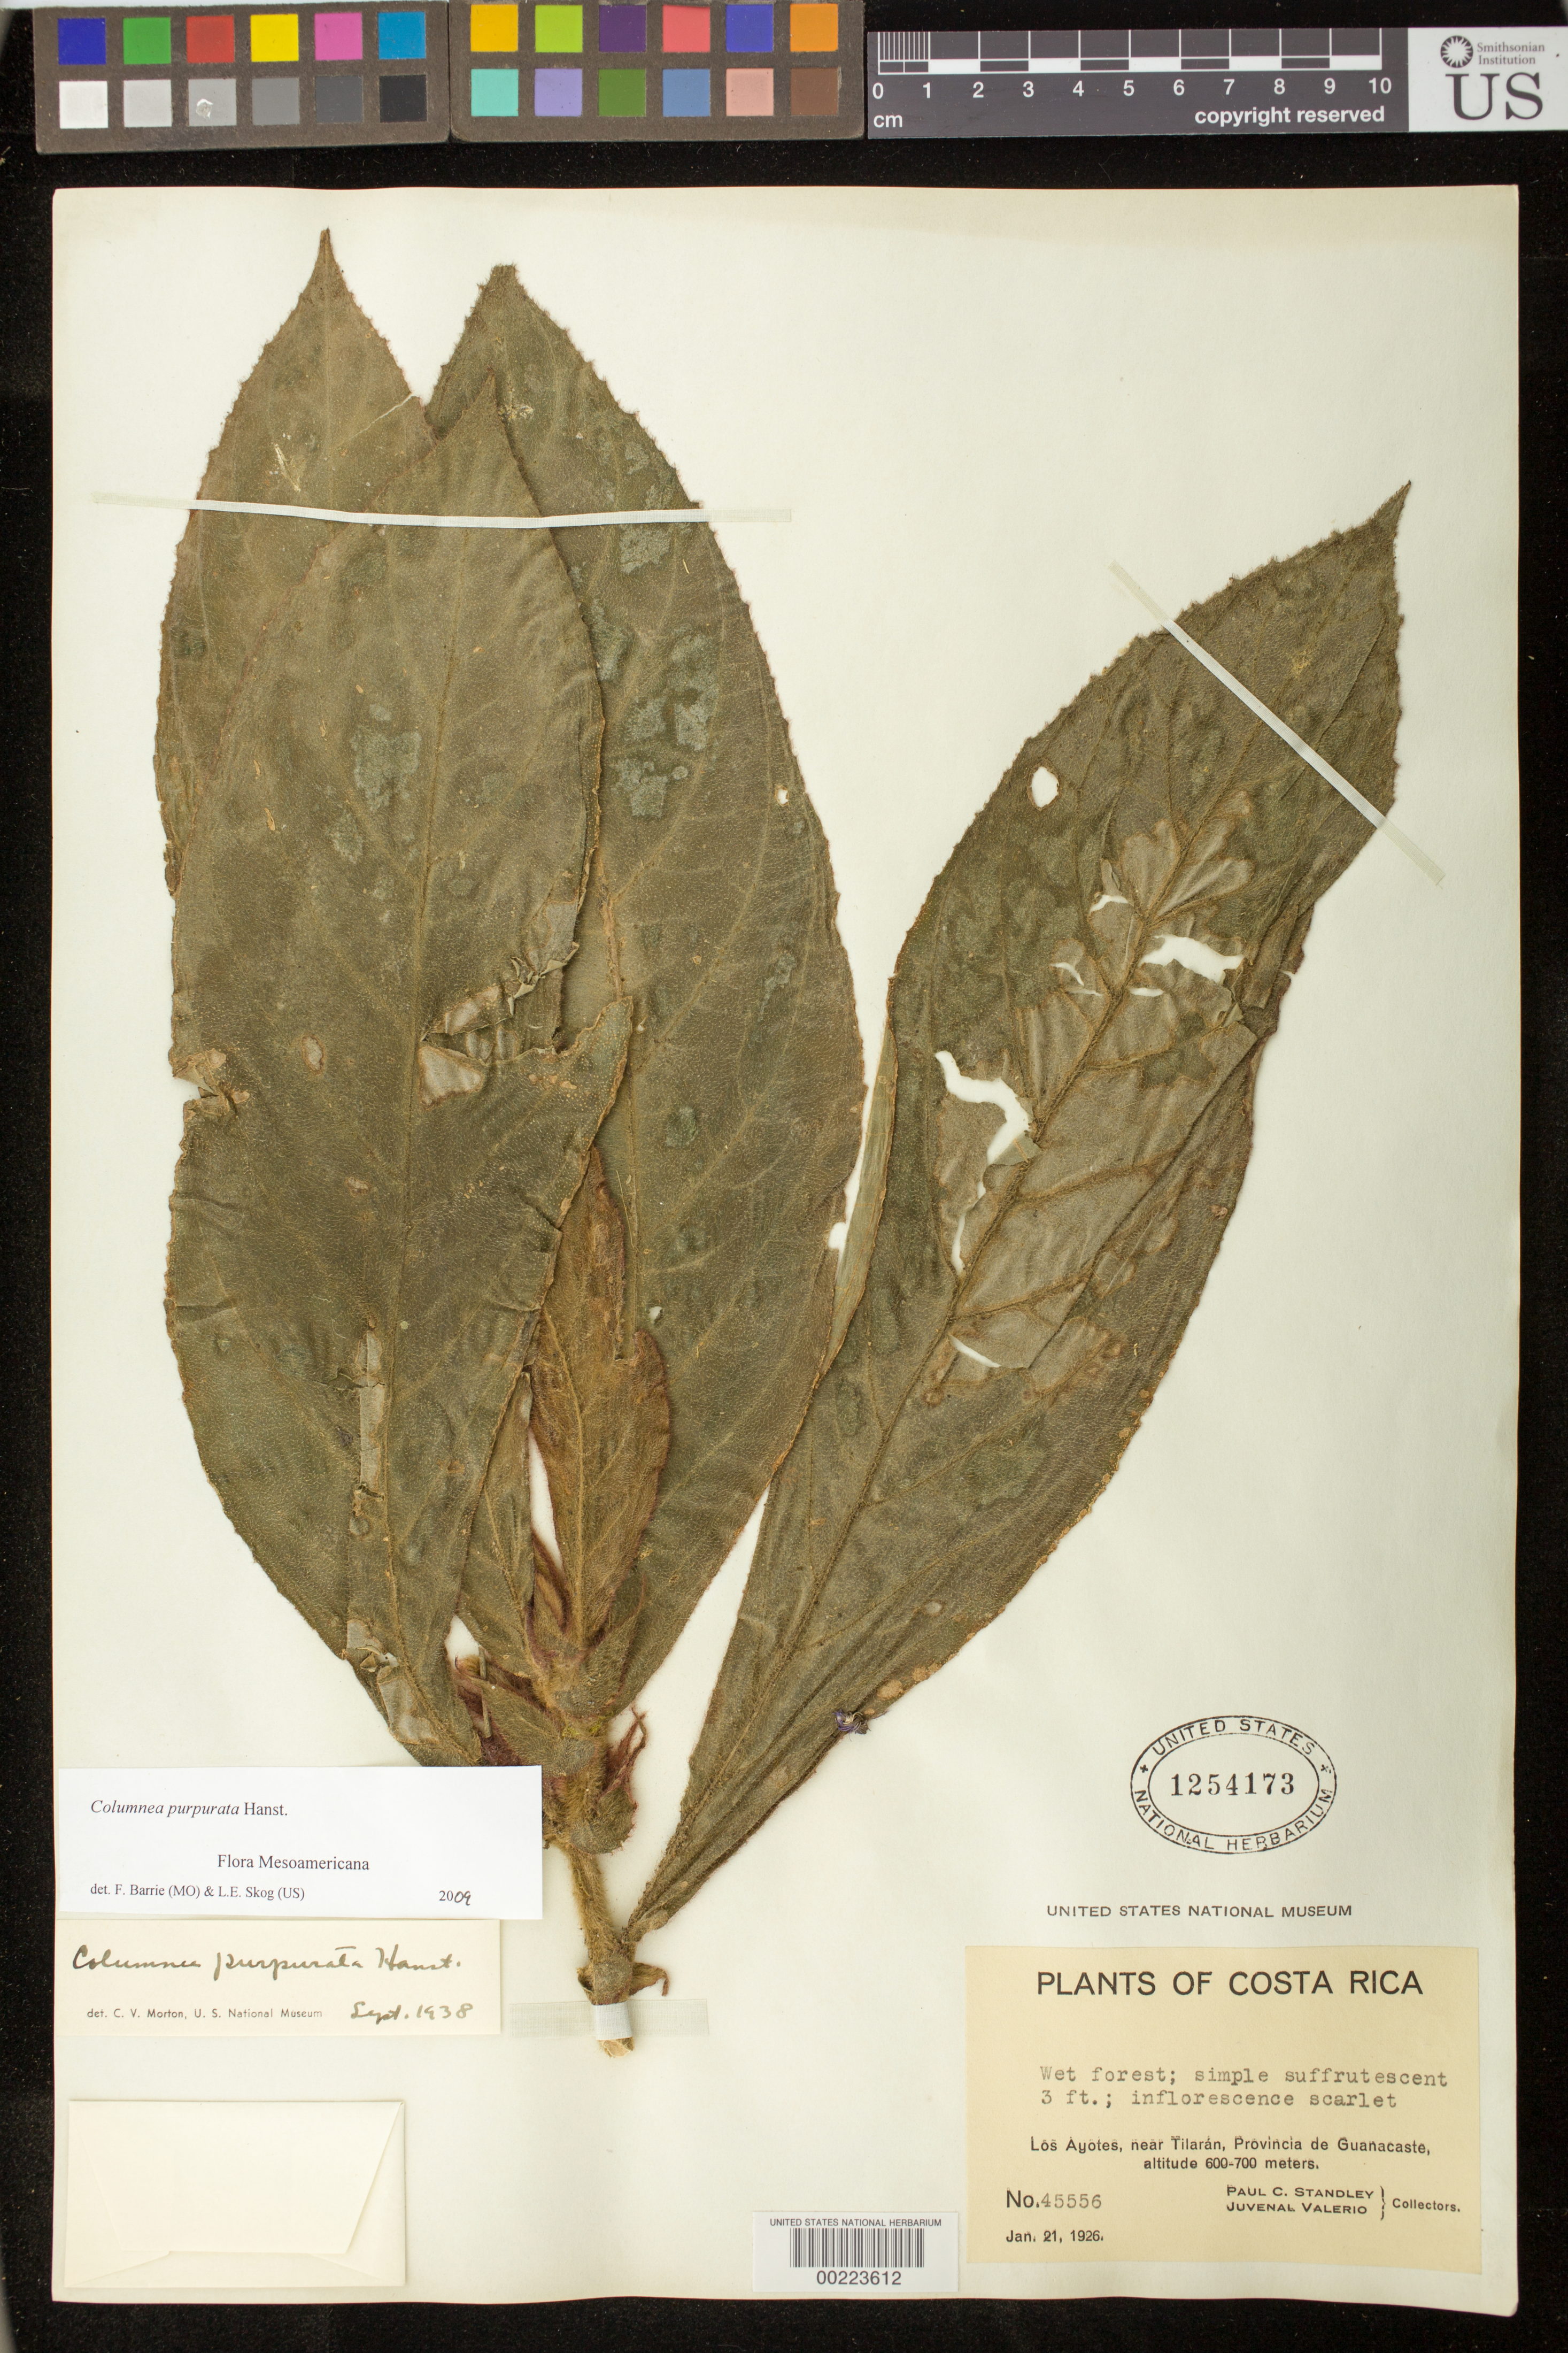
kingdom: Plantae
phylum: Tracheophyta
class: Magnoliopsida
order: Lamiales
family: Gesneriaceae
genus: Columnea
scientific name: Columnea purpurata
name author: Hanst.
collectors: P. C. Standley & J. Valerio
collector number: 45556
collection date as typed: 21 Jan 1926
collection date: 1926-01-21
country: Costa Rica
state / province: Guanacaste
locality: Los Ayotes, near Tilaran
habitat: Wet forest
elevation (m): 600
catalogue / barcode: US 1254173